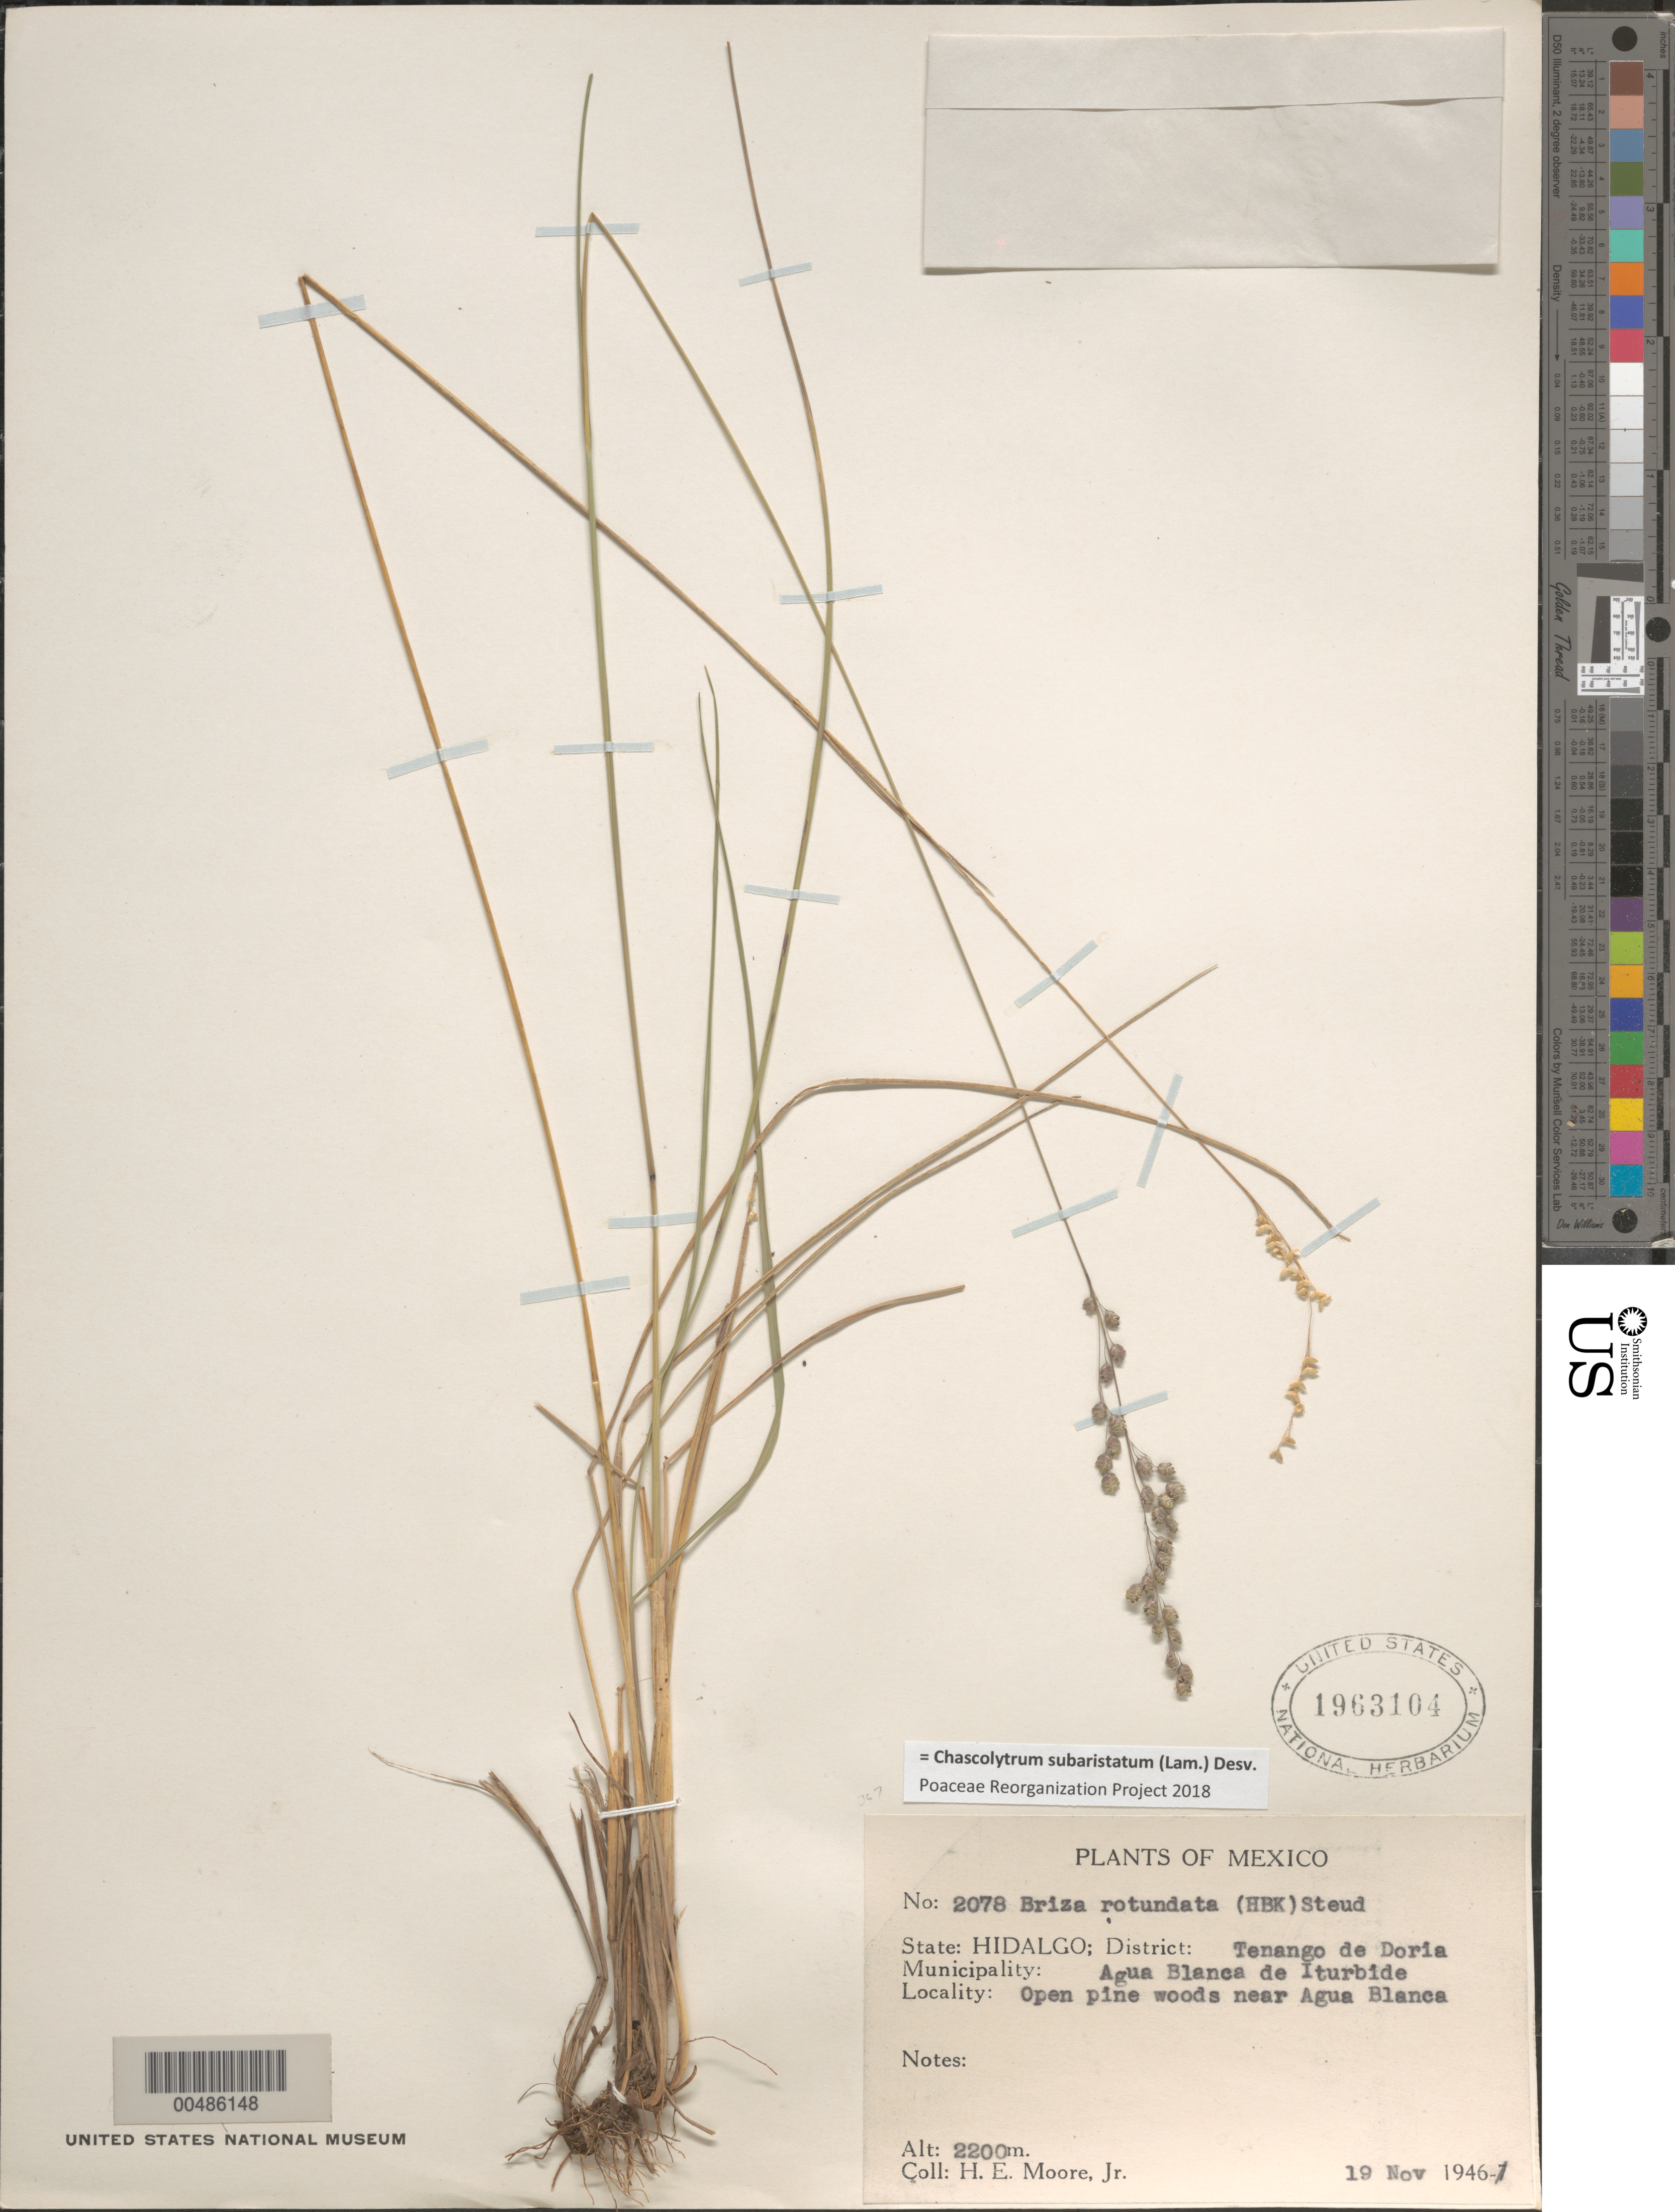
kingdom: Plantae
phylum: Tracheophyta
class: Liliopsida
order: Poales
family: Poaceae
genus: Chascolytrum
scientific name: Chascolytrum subaristatum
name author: (Lam.) Desv.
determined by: Poaceae Reorganization Project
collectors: H. E. Moore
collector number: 2078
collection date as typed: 19 Nov 1946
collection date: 1946-11-19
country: Mexico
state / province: Hidalgo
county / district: Agua Blanca de Iturbide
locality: Tenango de Doria Dist., near Agua Blanca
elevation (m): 2200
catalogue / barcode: US 1963104